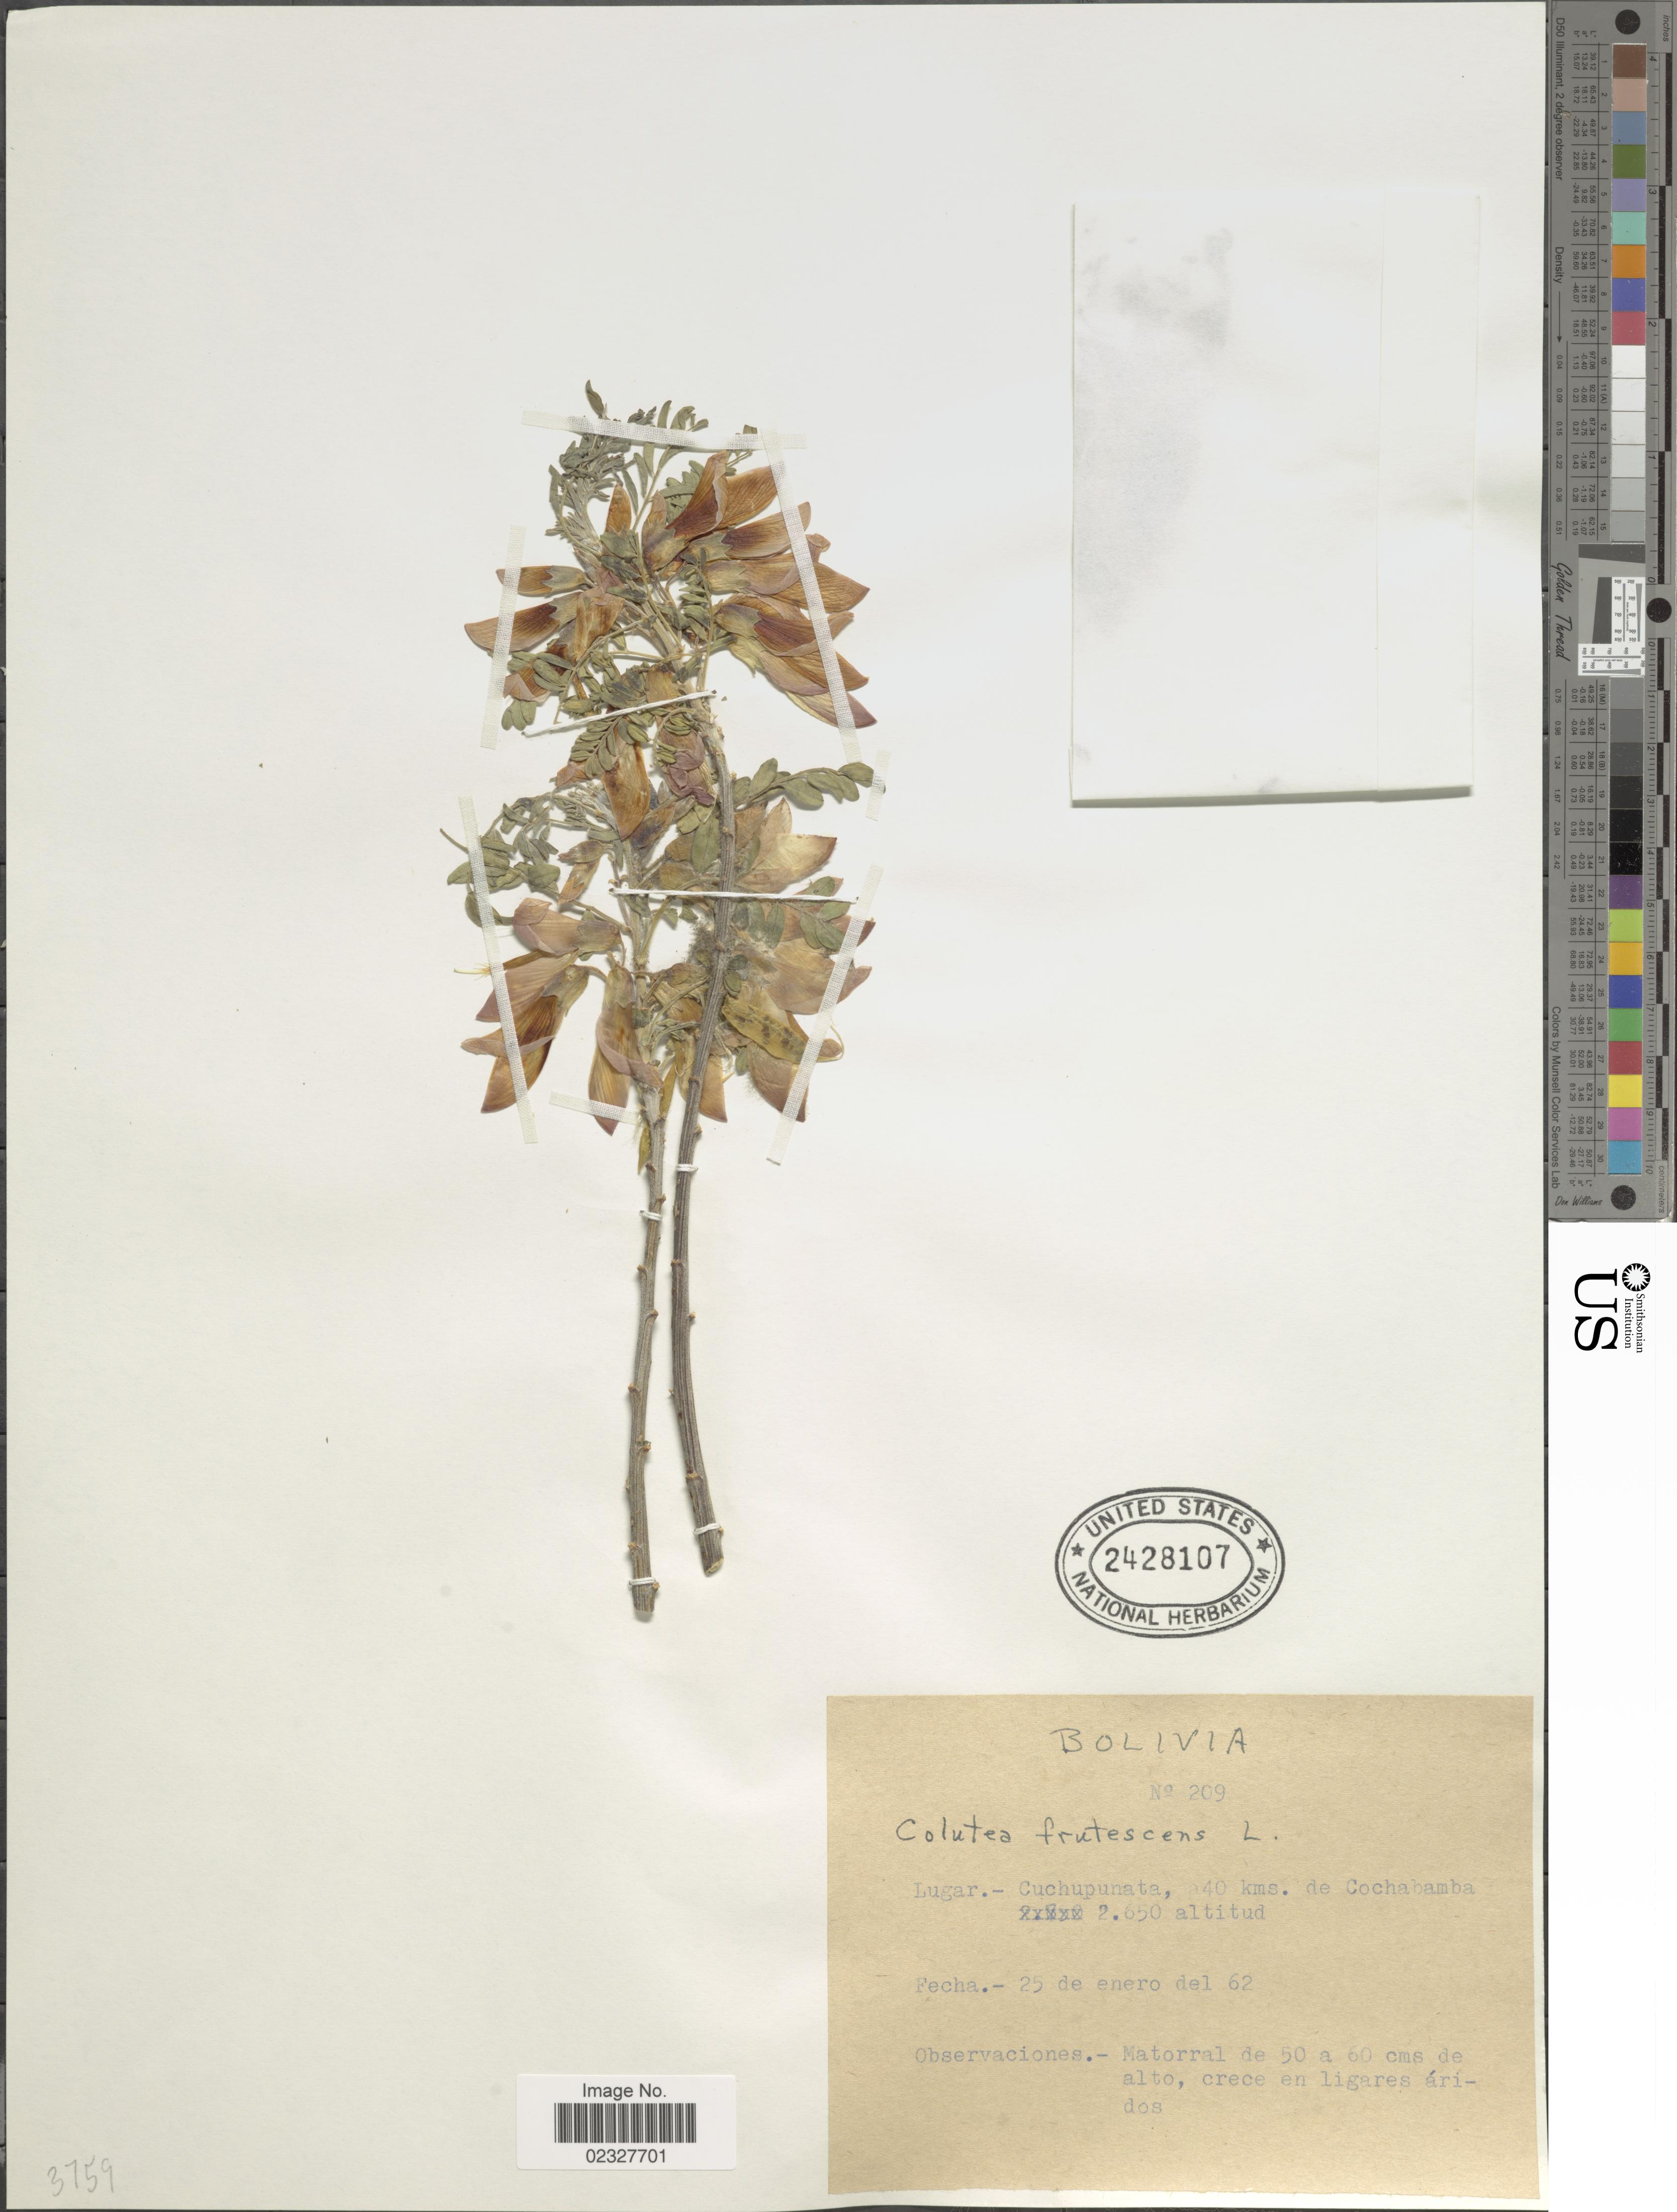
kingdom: Plantae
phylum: Tracheophyta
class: Magnoliopsida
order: Fabales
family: Fabaceae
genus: Sutherlandia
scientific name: Sutherlandia frutescens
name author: (L.) R. Br. ex W.T. Aiton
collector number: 209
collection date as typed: Transcribed d/m/y: 25/1/62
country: Bolivia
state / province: Cochabamba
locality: Bolivia, Lugar .- Cuchupunata, 40 kms de Cochabamba.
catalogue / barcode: US 2428107